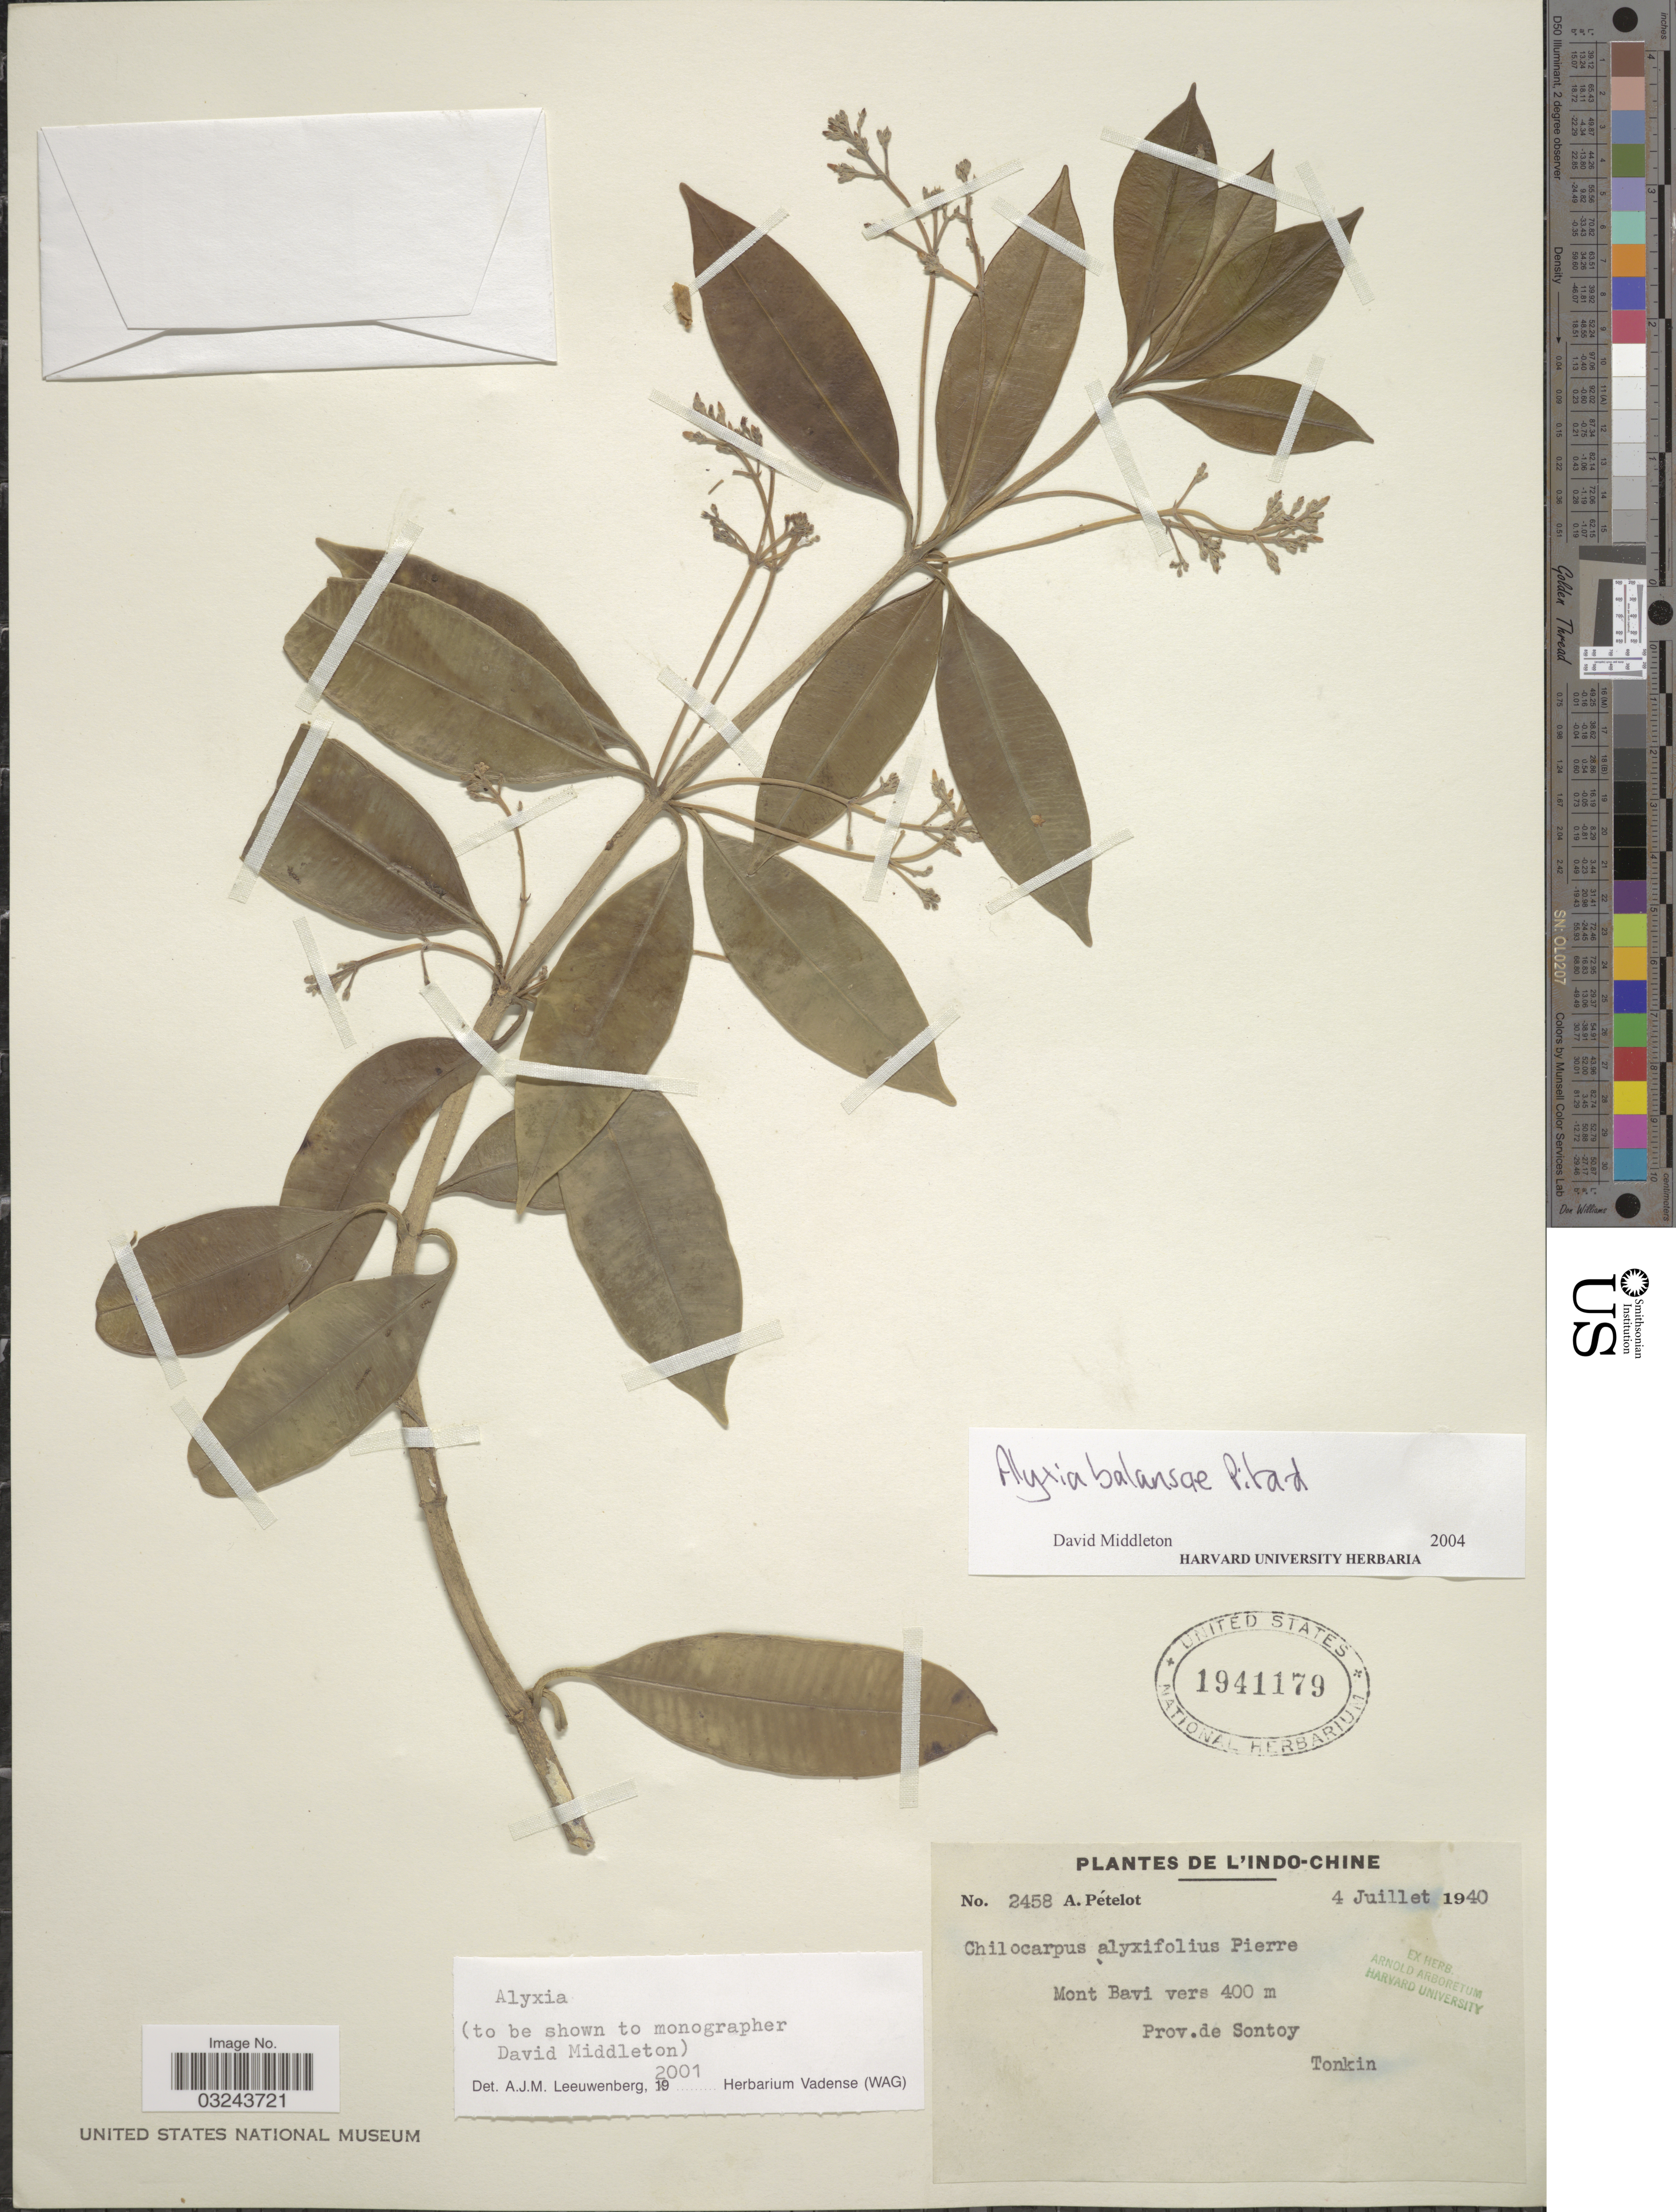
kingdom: Plantae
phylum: Tracheophyta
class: Magnoliopsida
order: Gentianales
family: Apocynaceae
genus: Alyxia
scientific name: Alyxia balansae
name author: Pit.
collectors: A. Petelot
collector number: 2458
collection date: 1940-07-04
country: Vietnam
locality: Indo-Chine. Mont Bavi. Prov. de Sontoy. Tonkin.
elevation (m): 400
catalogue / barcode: US 1941179